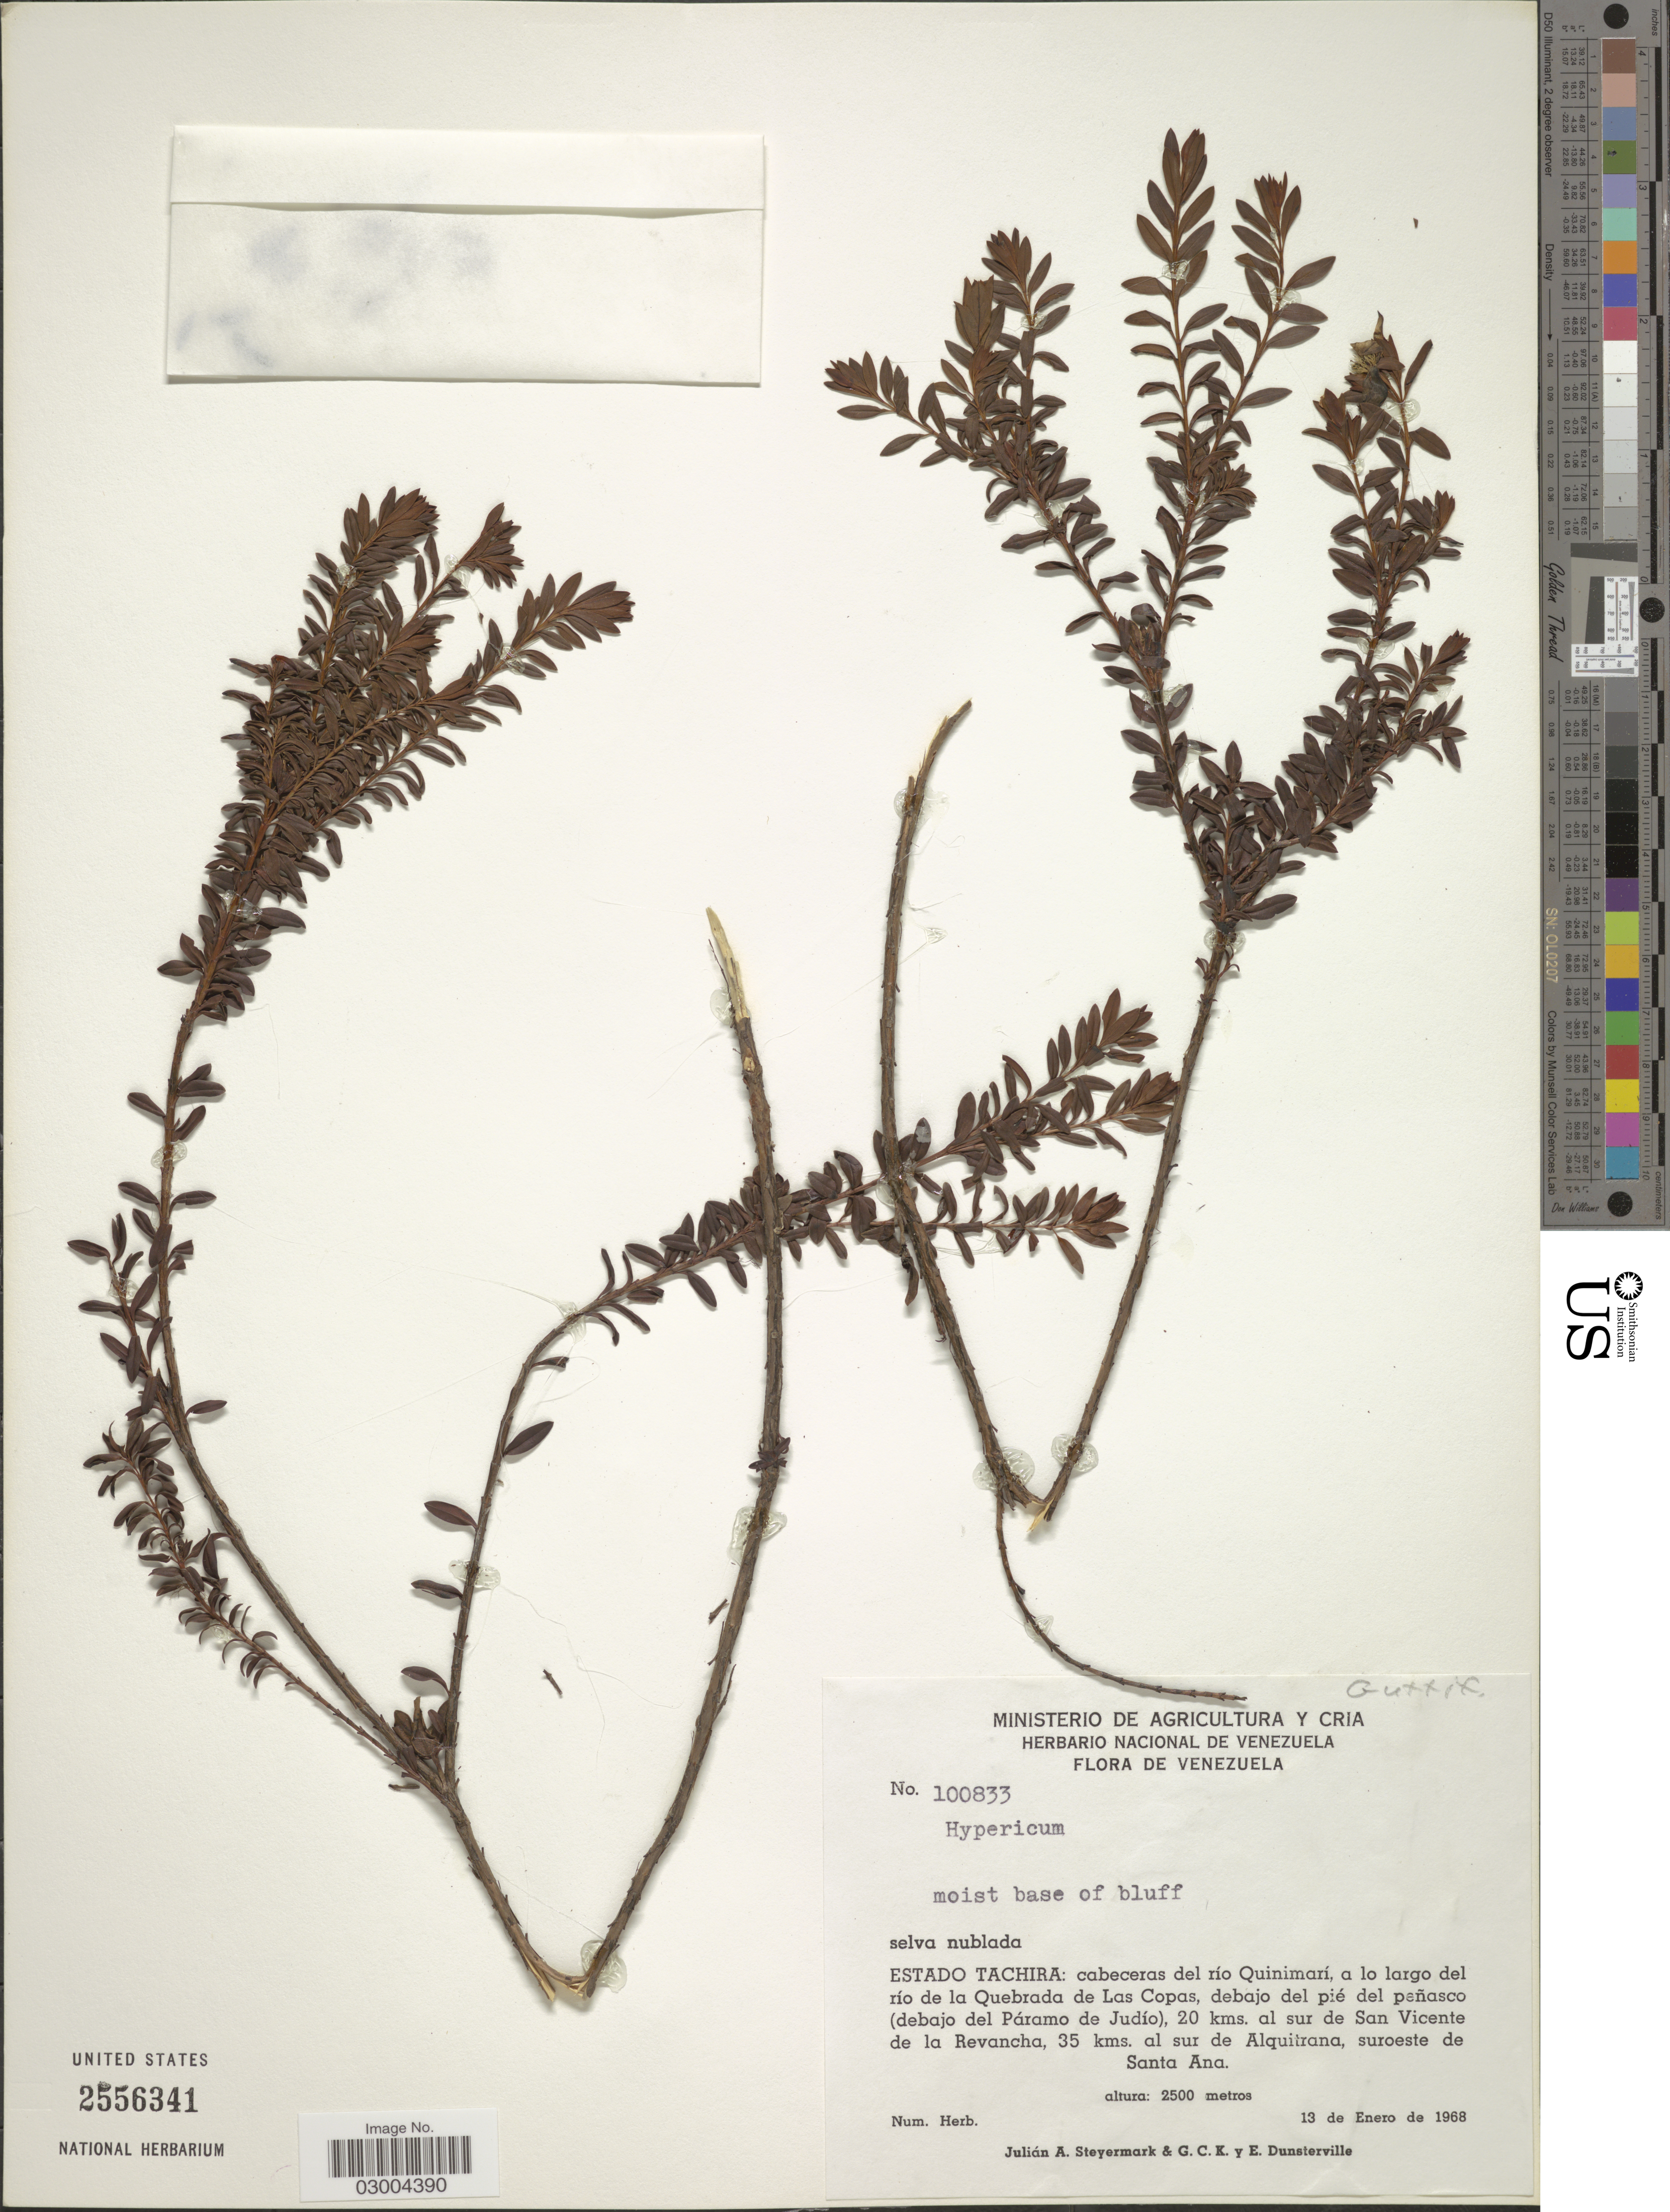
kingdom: Plantae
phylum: Tracheophyta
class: Magnoliopsida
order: Malpighiales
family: Hypericaceae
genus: Hypericum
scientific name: Hypericum sp.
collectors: J. Steyermark, G. C. K. Dunsterville & E. Dunsterville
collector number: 100833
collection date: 1968-01-13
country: Venezuela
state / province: Tachira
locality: Estado Tachira: cabeceras del río Quinimarí, a lo largo del río de la Quebrada de Las Copas, debajo del pié del peñasco (debajo del Páramo de Judío), 20 kms. al sur de San Vicente de la Revancha, 35 kms. al sur de Alquitrana, suroeste de Santa Ana.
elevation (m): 2500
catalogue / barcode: US 2556341